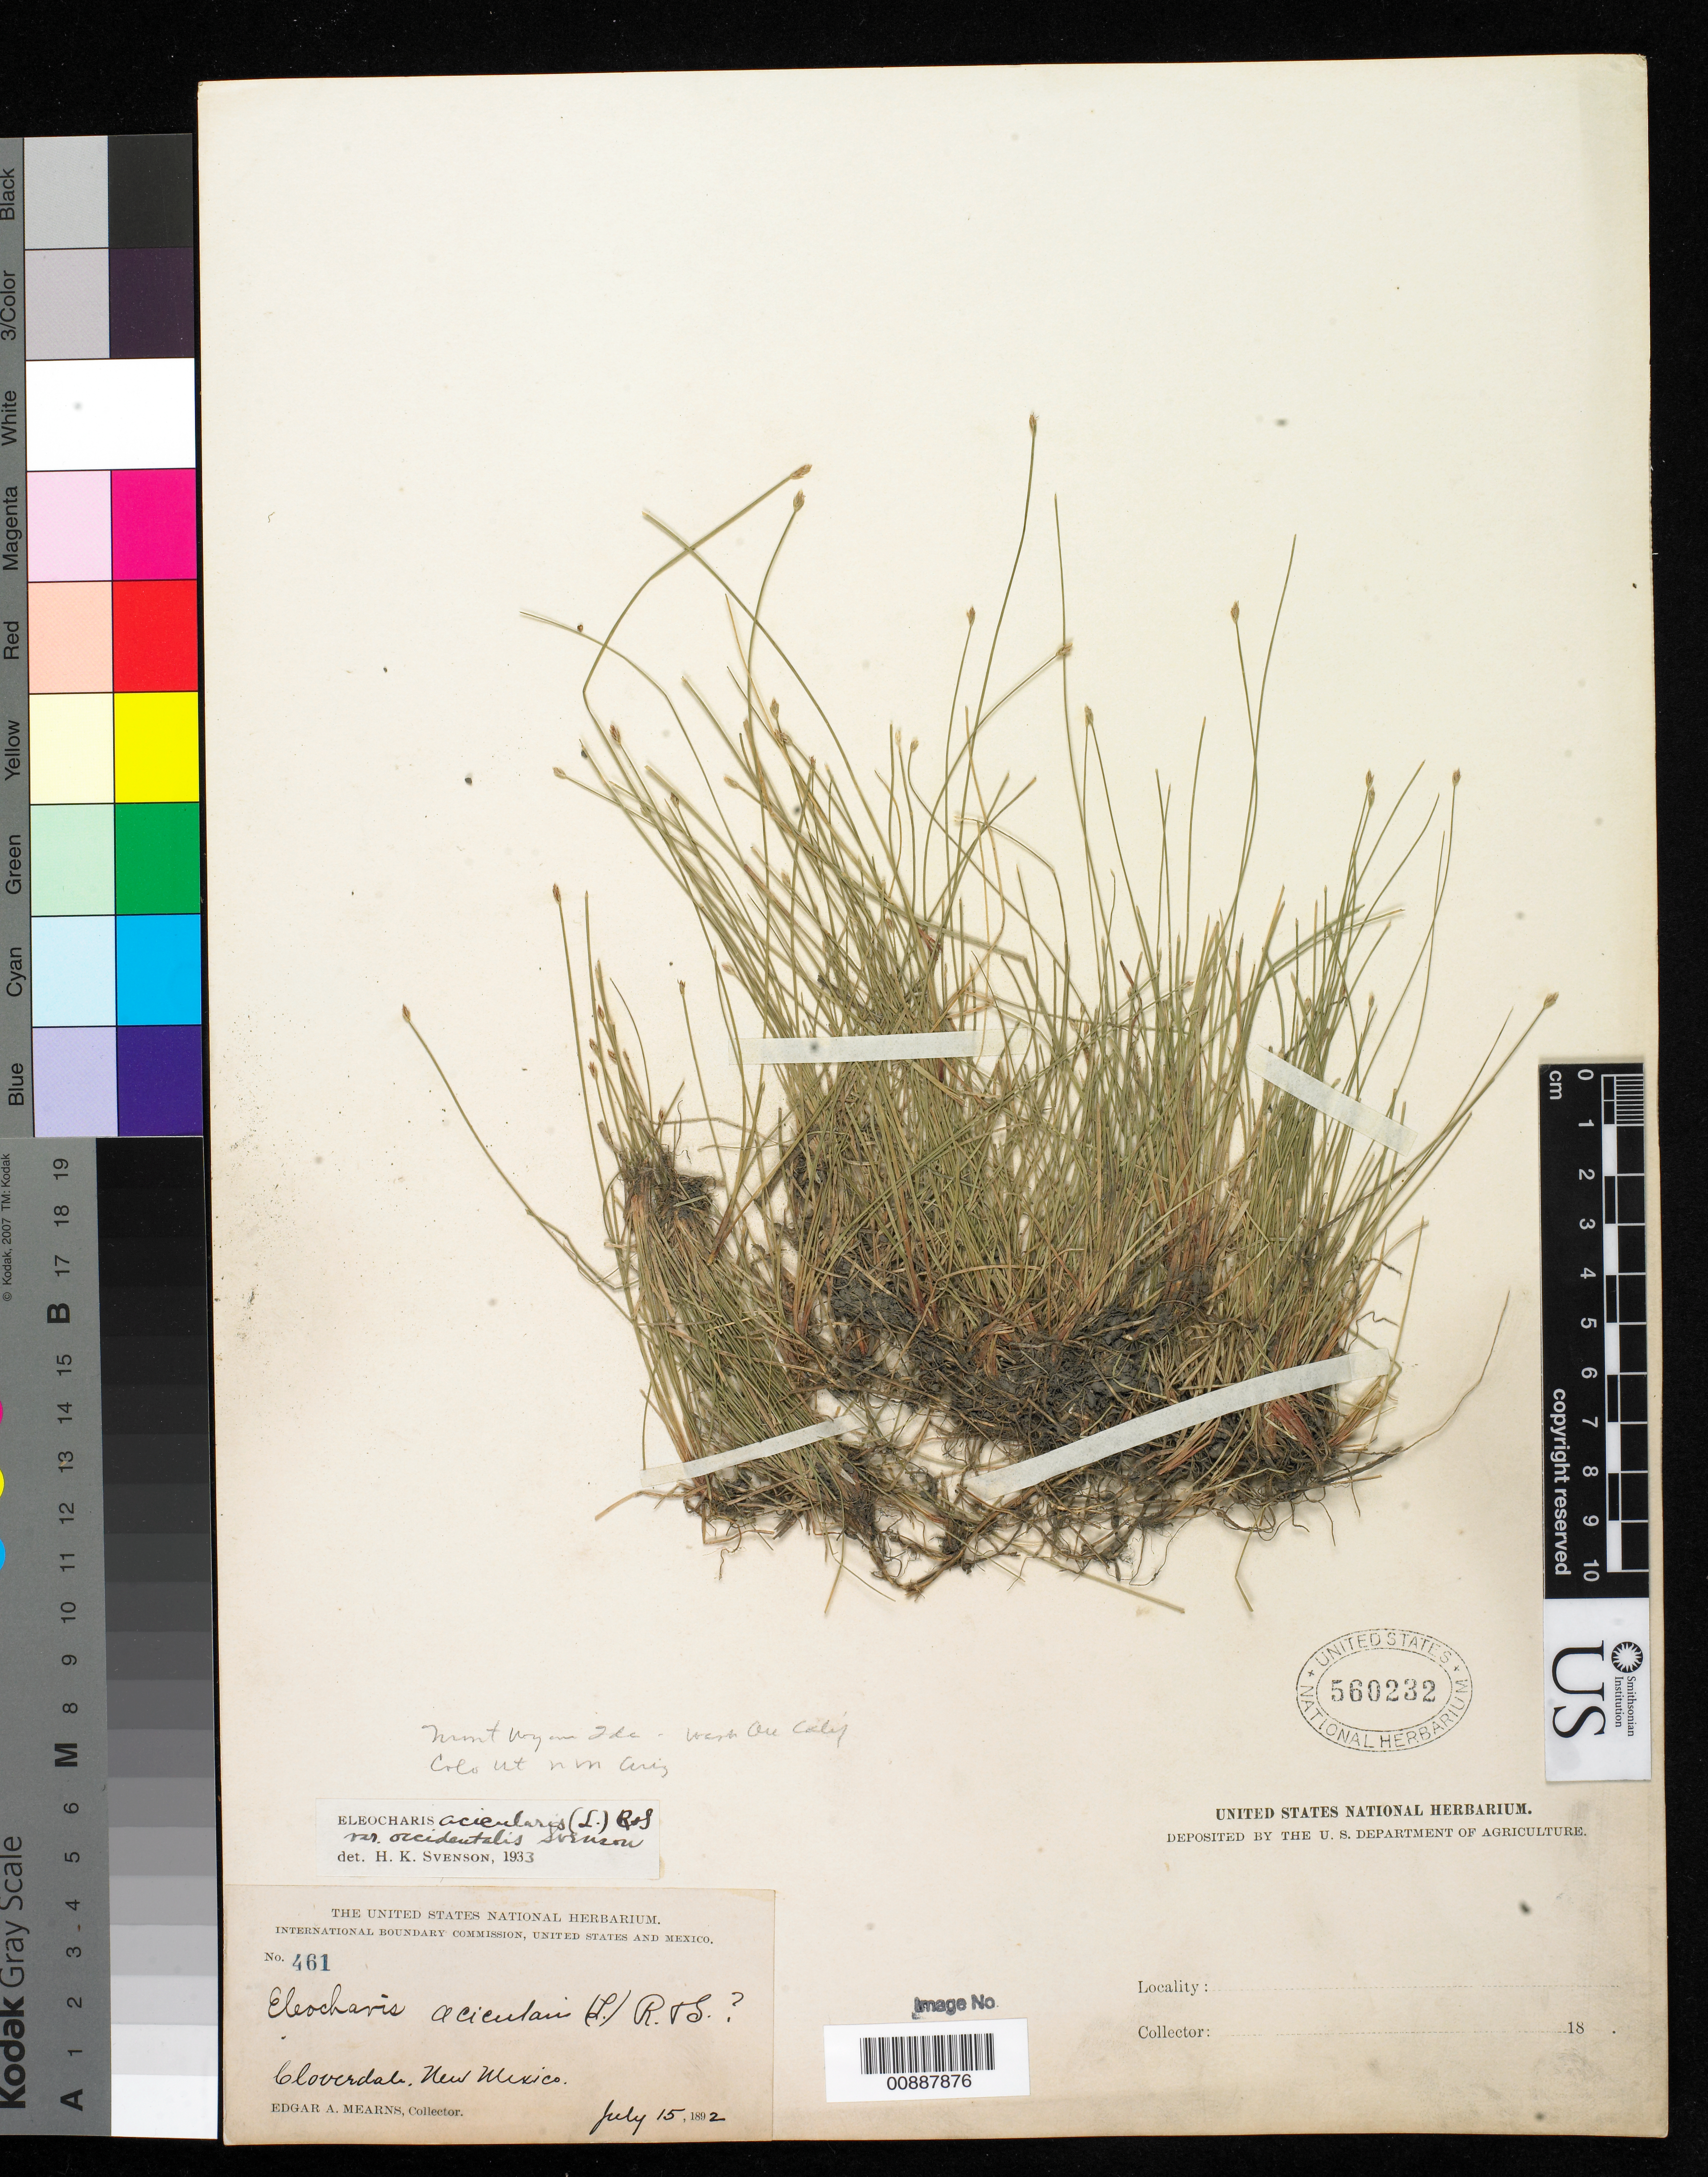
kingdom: Plantae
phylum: Tracheophyta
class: Liliopsida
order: Poales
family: Cyperaceae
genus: Eleocharis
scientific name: Eleocharis acicularis var. occidentalis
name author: Svenson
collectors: E. A. Mearns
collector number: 461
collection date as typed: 15 Jul 1892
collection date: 1892-07-15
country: United States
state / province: New Mexico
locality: Cloverdale, New Mexico.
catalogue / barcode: US 560232